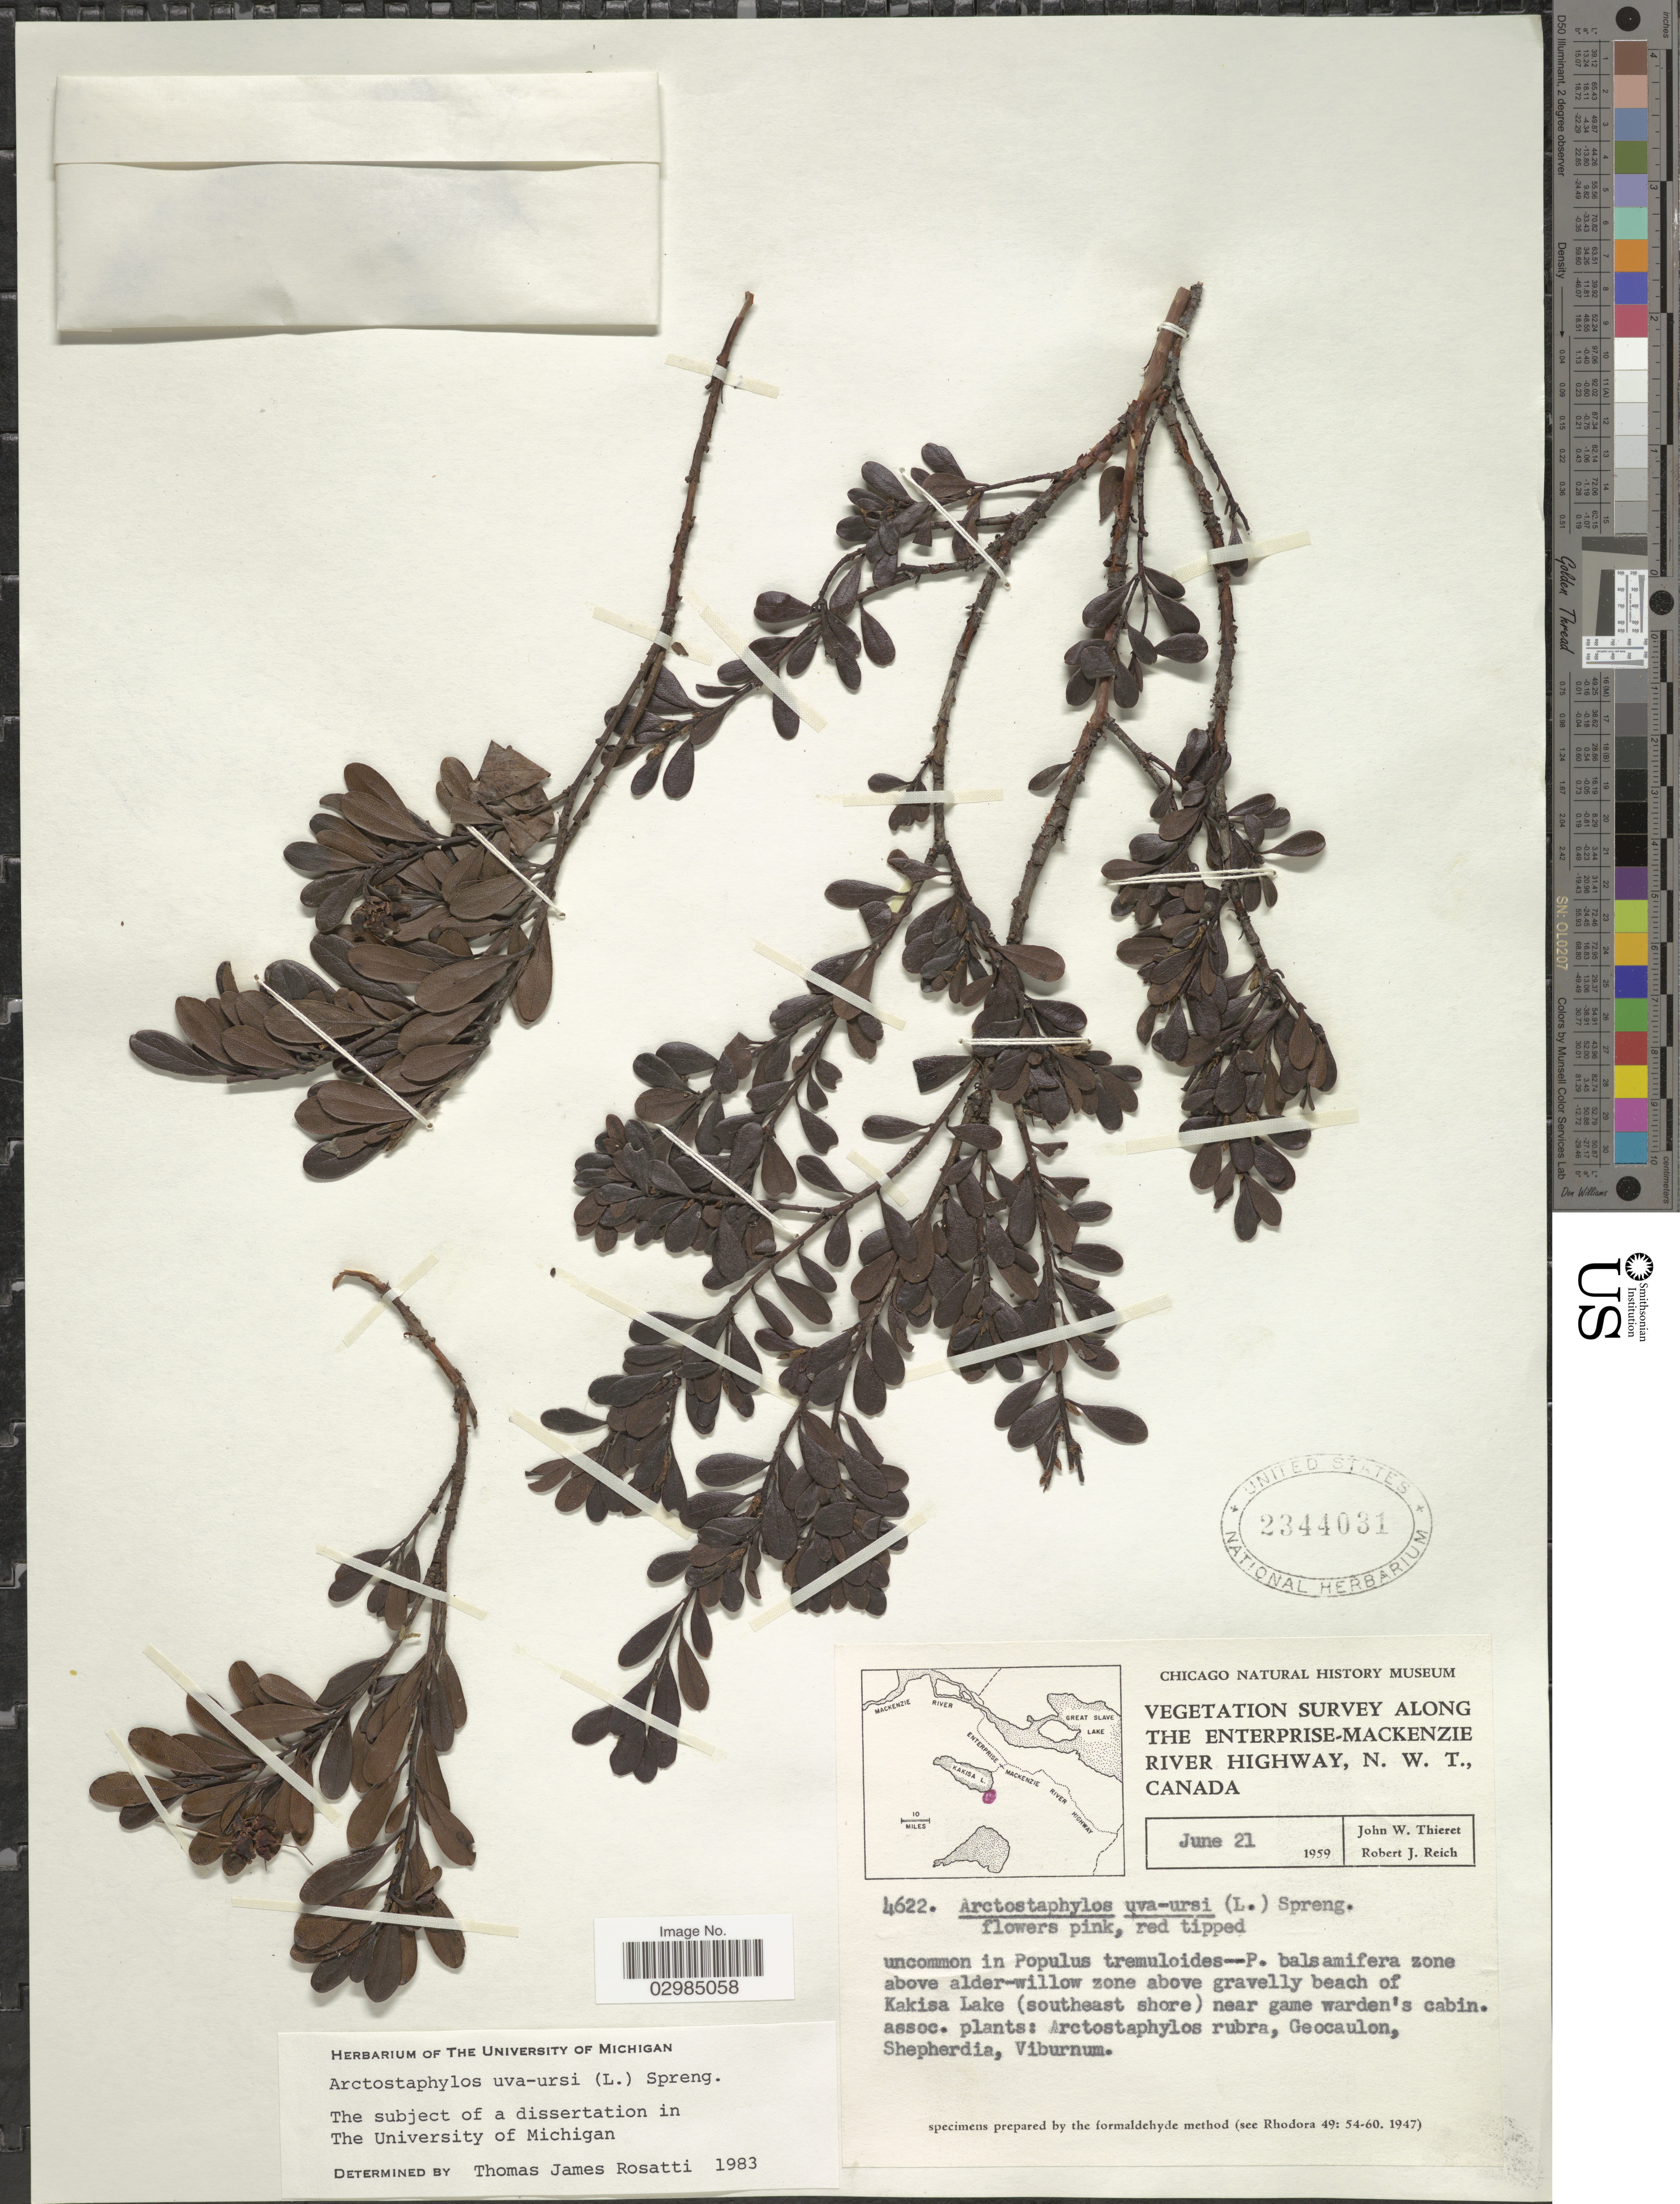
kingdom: Plantae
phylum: Tracheophyta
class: Magnoliopsida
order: Ericales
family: Ericaceae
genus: Arctostaphylos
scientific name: Arctostaphylos uva-ursi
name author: (L.) Spreng.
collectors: J. W. Thieret & R. Reich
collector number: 4622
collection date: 1959-06-21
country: Canada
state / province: Northwest Territories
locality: Vegetation survey along the Enterprise-Mackenzie River Highway. Above alder-willow zone above gravelly beach of Kakisa Lake (southeast shore) near game warden's cabin.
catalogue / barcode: US 2344031